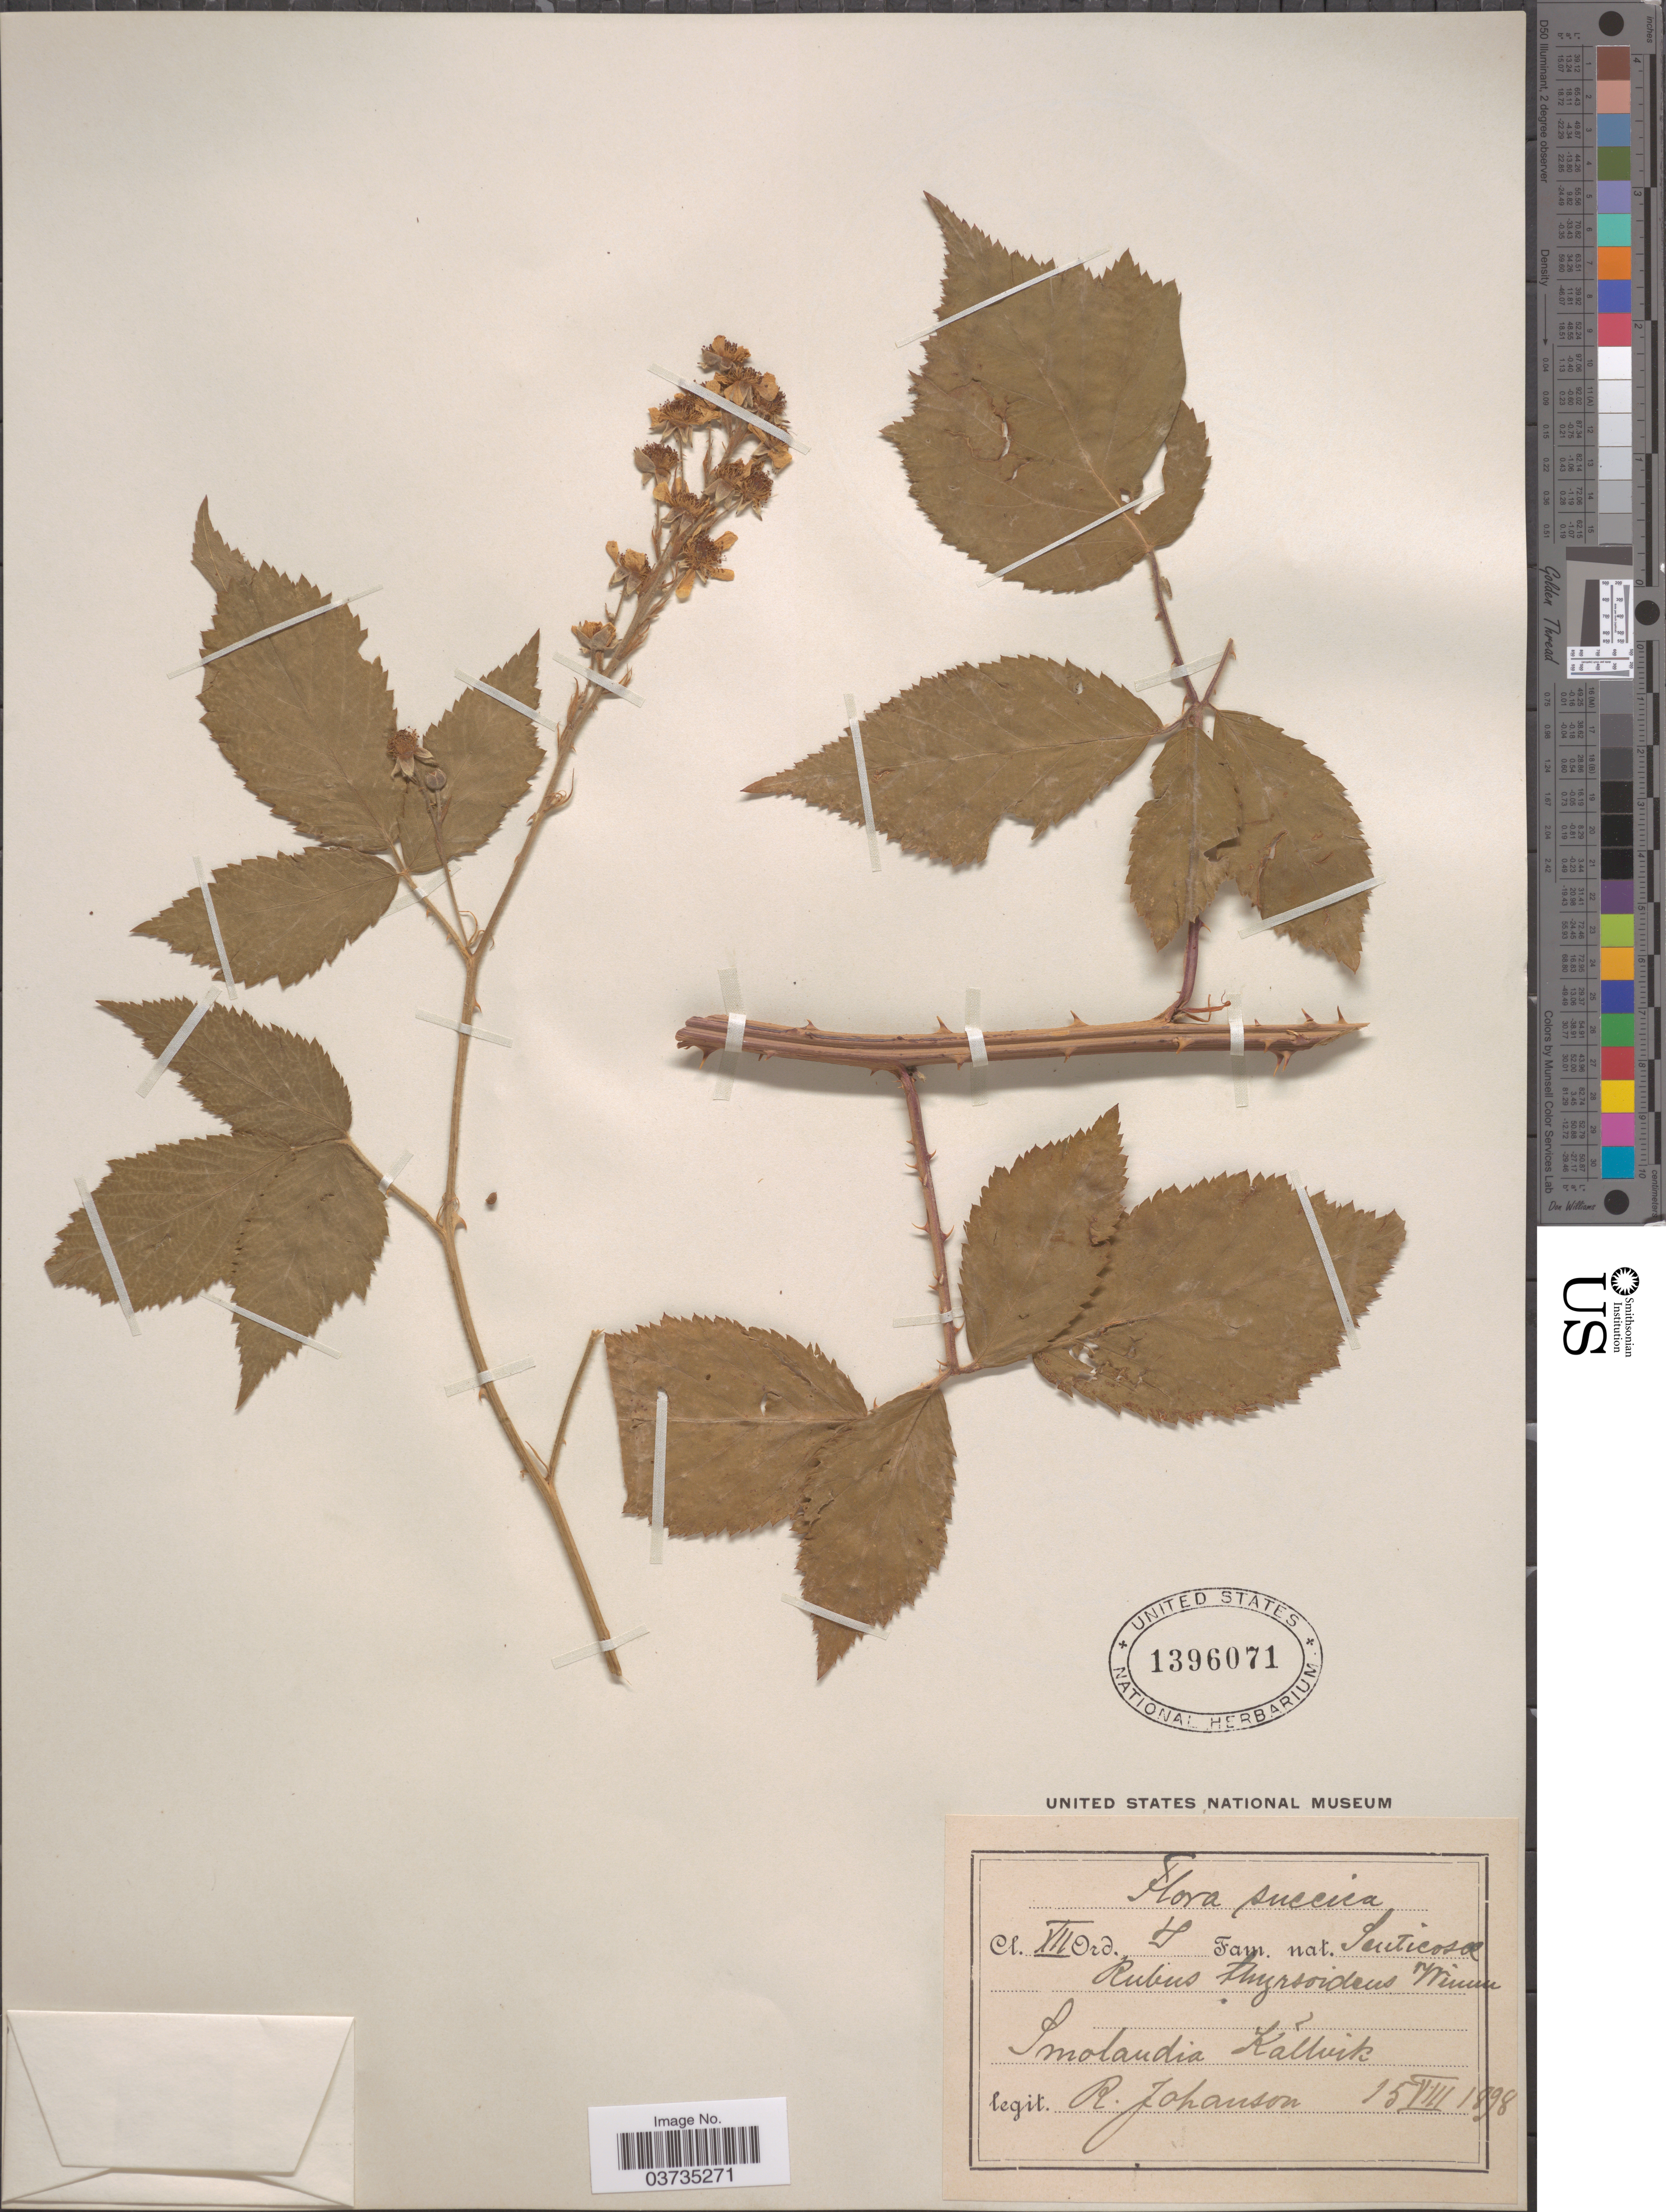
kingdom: Plantae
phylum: Tracheophyta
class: Magnoliopsida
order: Rosales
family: Rosaceae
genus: Rubus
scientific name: Rubus thyrsoideus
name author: Wimm.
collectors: R. Johanson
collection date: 1898-08-15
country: Sweden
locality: Suecica. Smolandia Kállvik.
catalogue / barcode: US 1396071